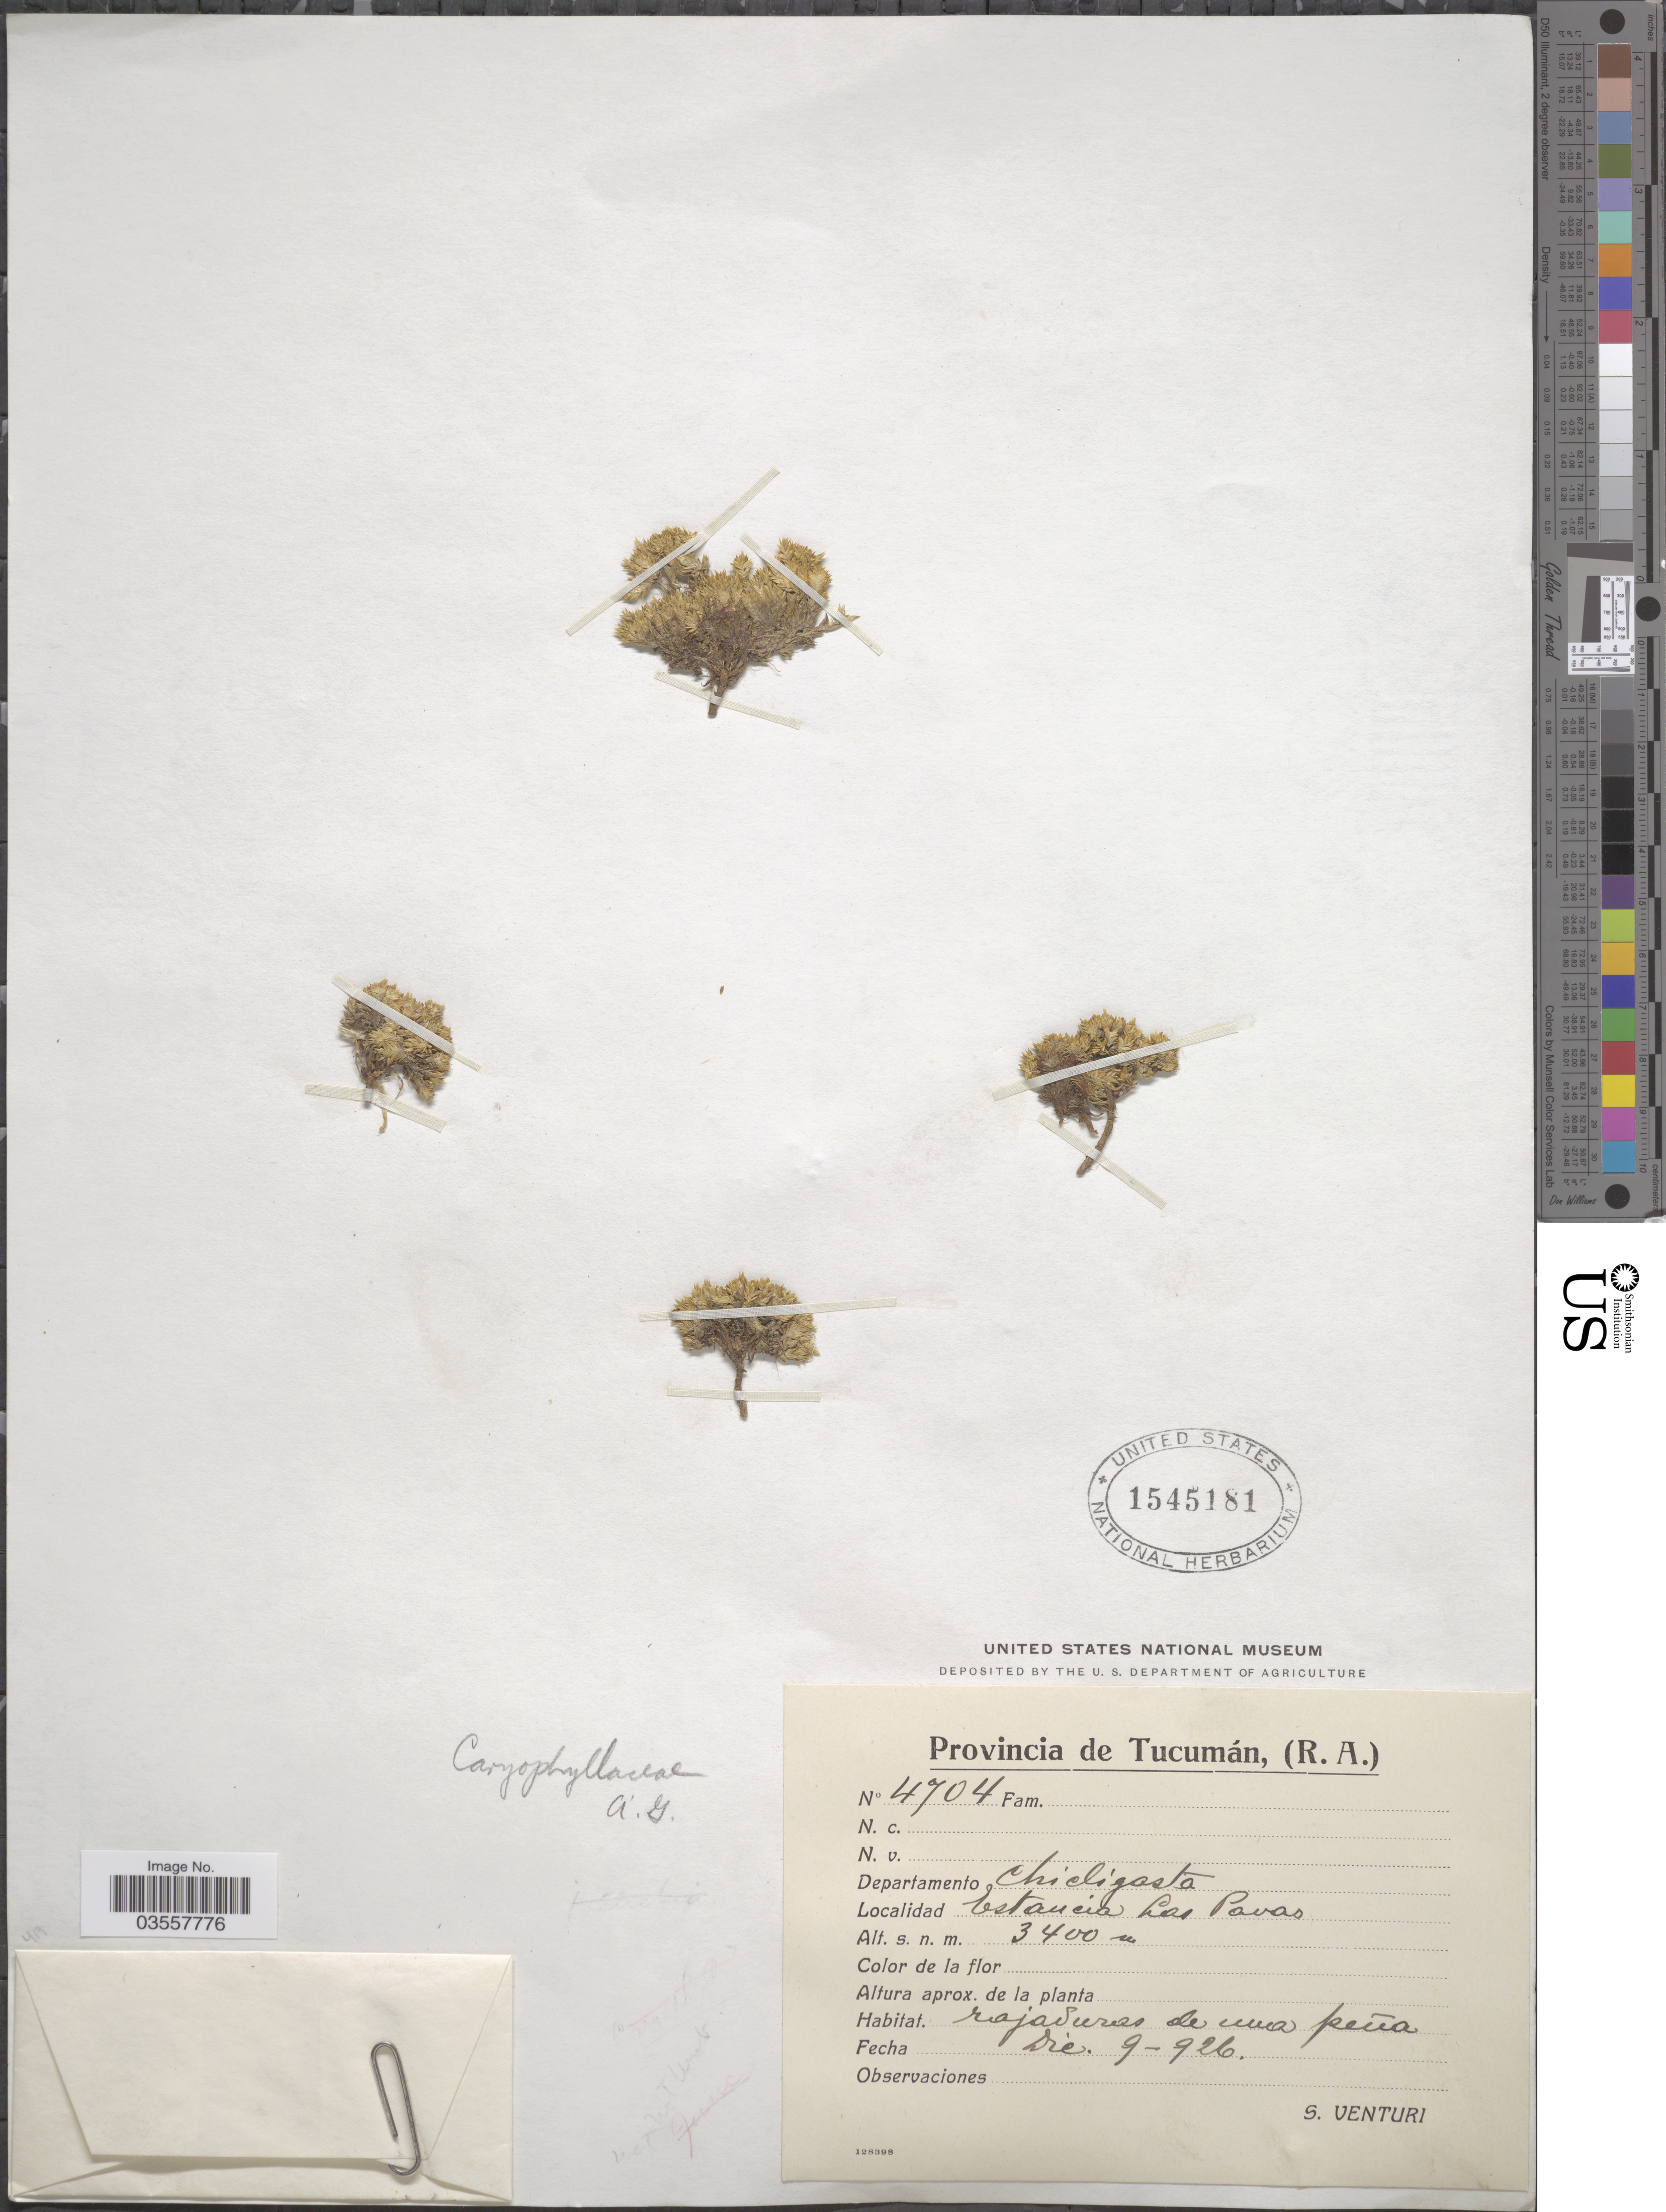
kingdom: Plantae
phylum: Tracheophyta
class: Magnoliopsida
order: Caryophyllales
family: Caryophyllaceae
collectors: S. Venturi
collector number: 4704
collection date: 1926-12-09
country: Argentina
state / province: Tucuman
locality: Departamento Chicligasta. Estancia Las Pavas.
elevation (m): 3400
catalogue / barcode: US 1545181